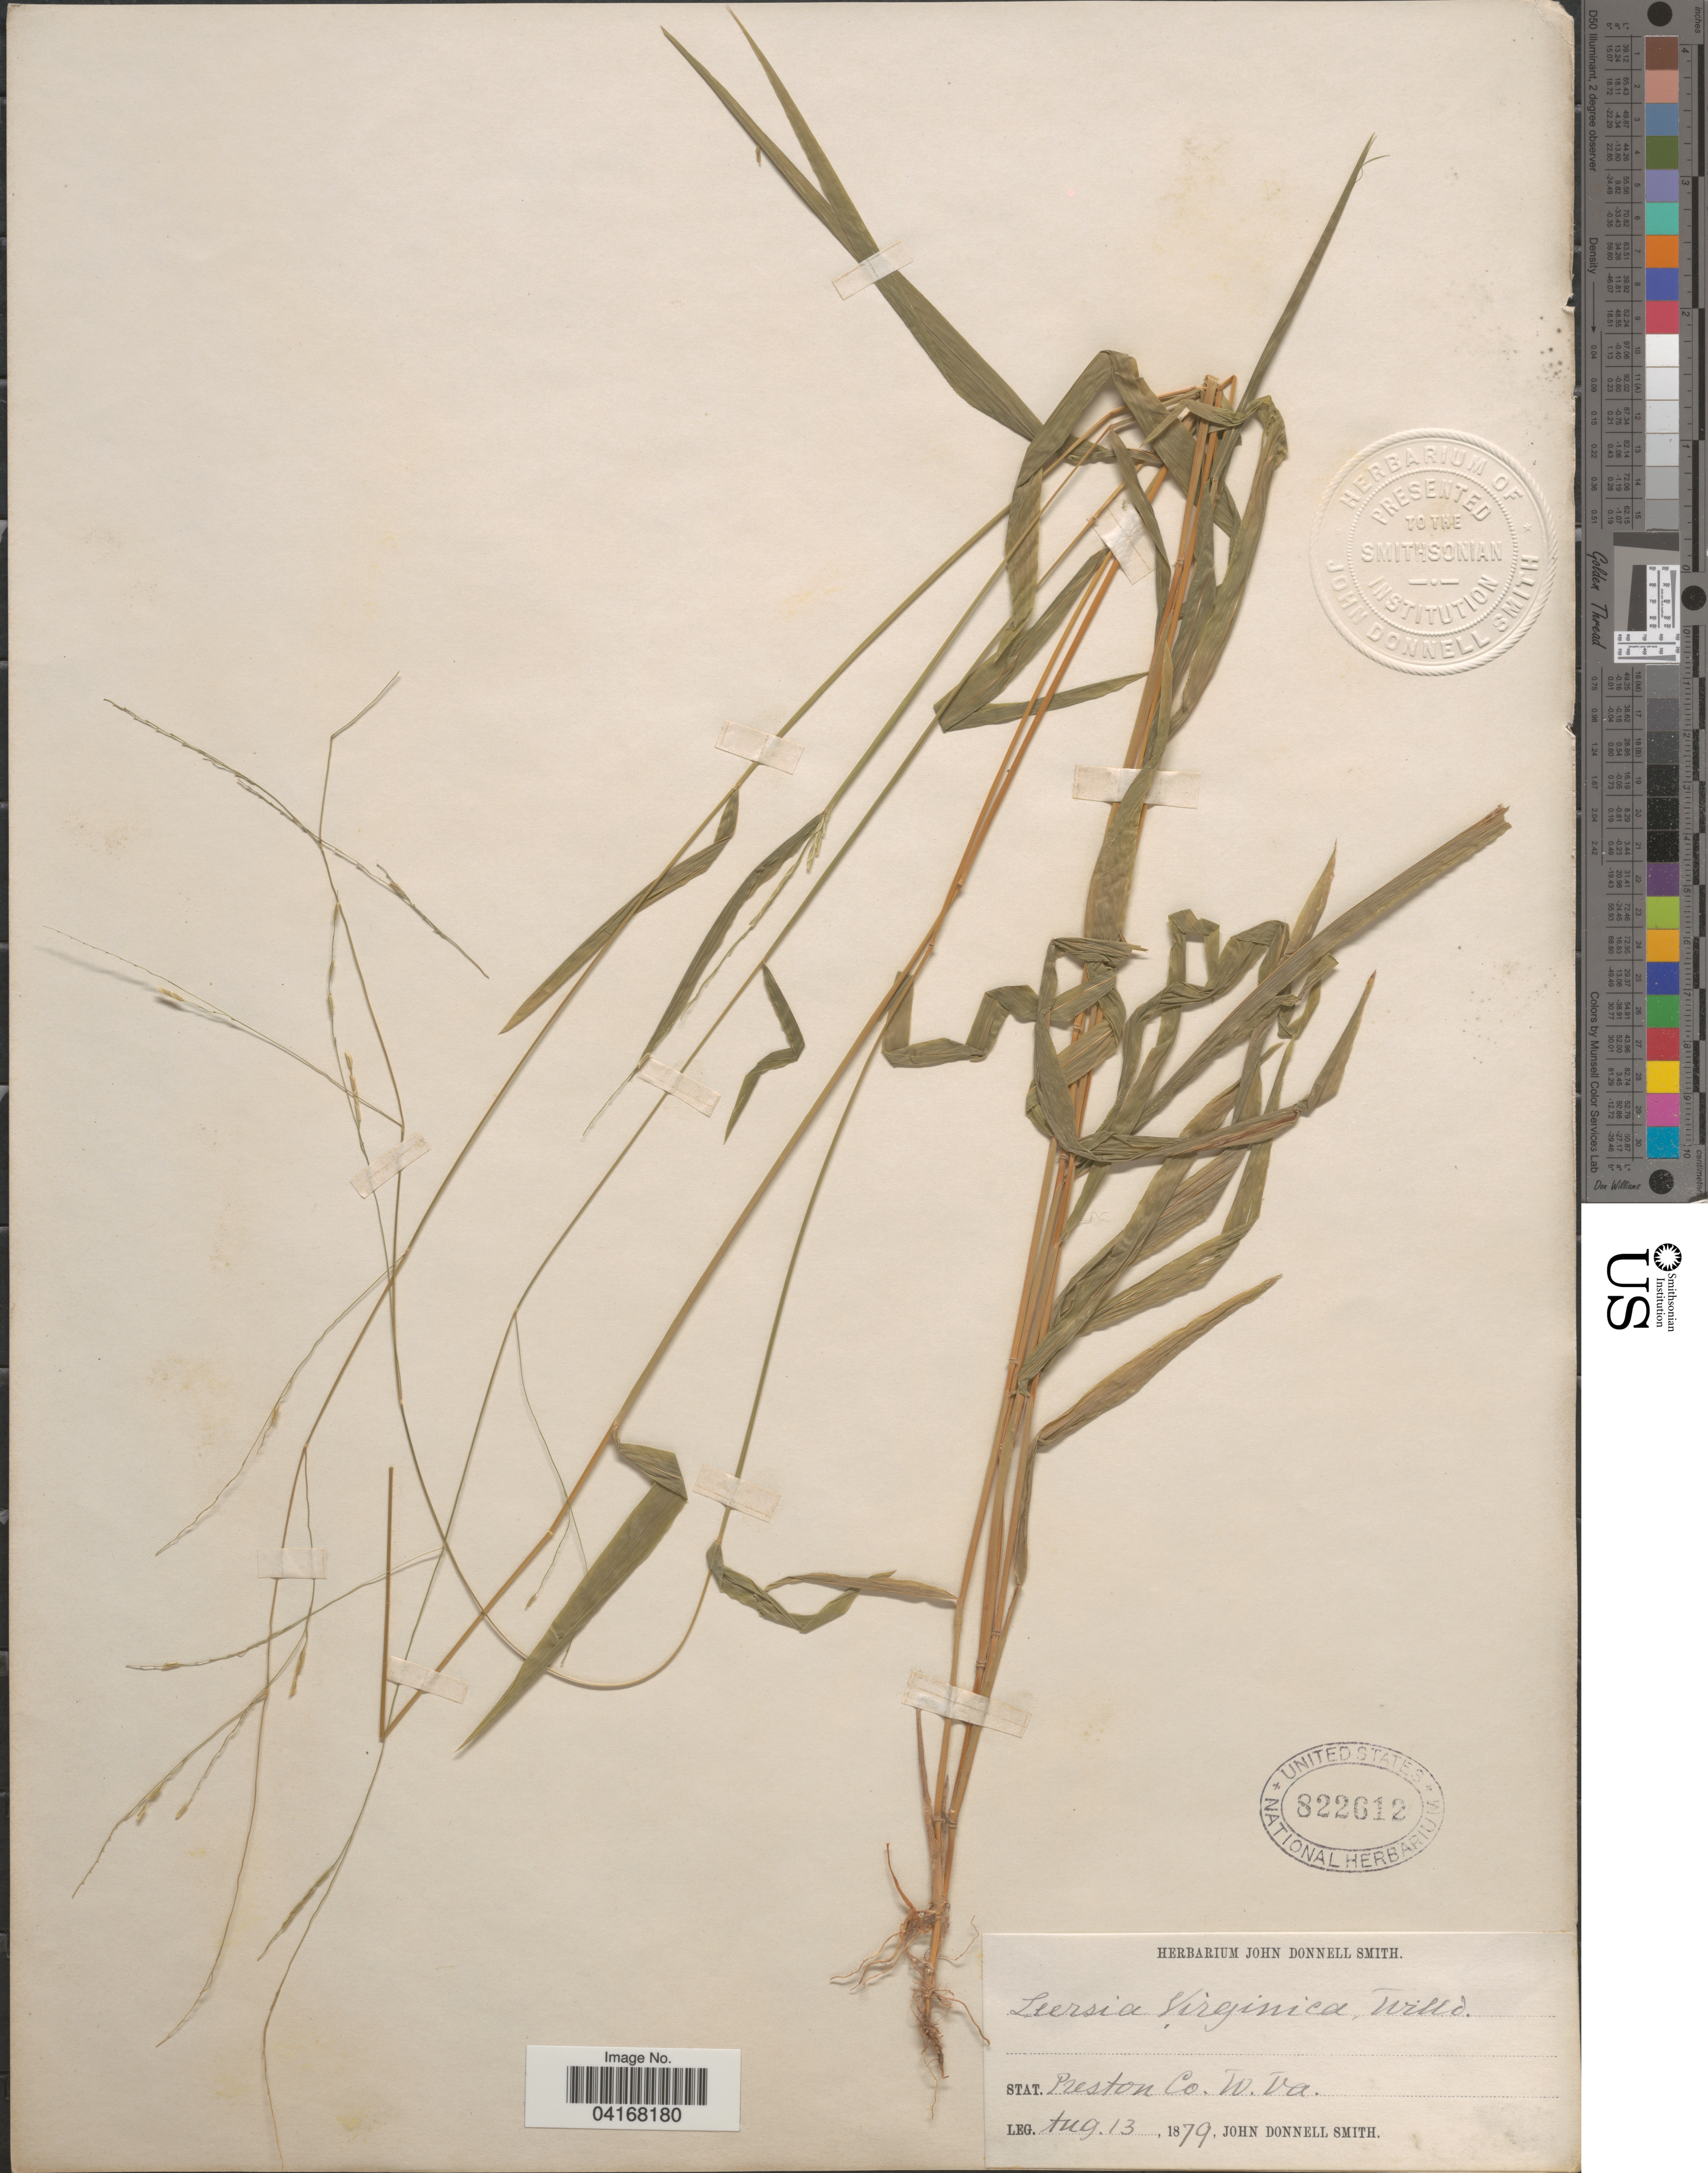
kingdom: Plantae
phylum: Tracheophyta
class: Liliopsida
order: Poales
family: Poaceae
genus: Leersia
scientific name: Leersia virginica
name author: Willd.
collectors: J. Donnell Smith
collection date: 1879-08-13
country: United States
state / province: West Virginia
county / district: Preston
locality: Stat. Preston Co.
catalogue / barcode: US 822612